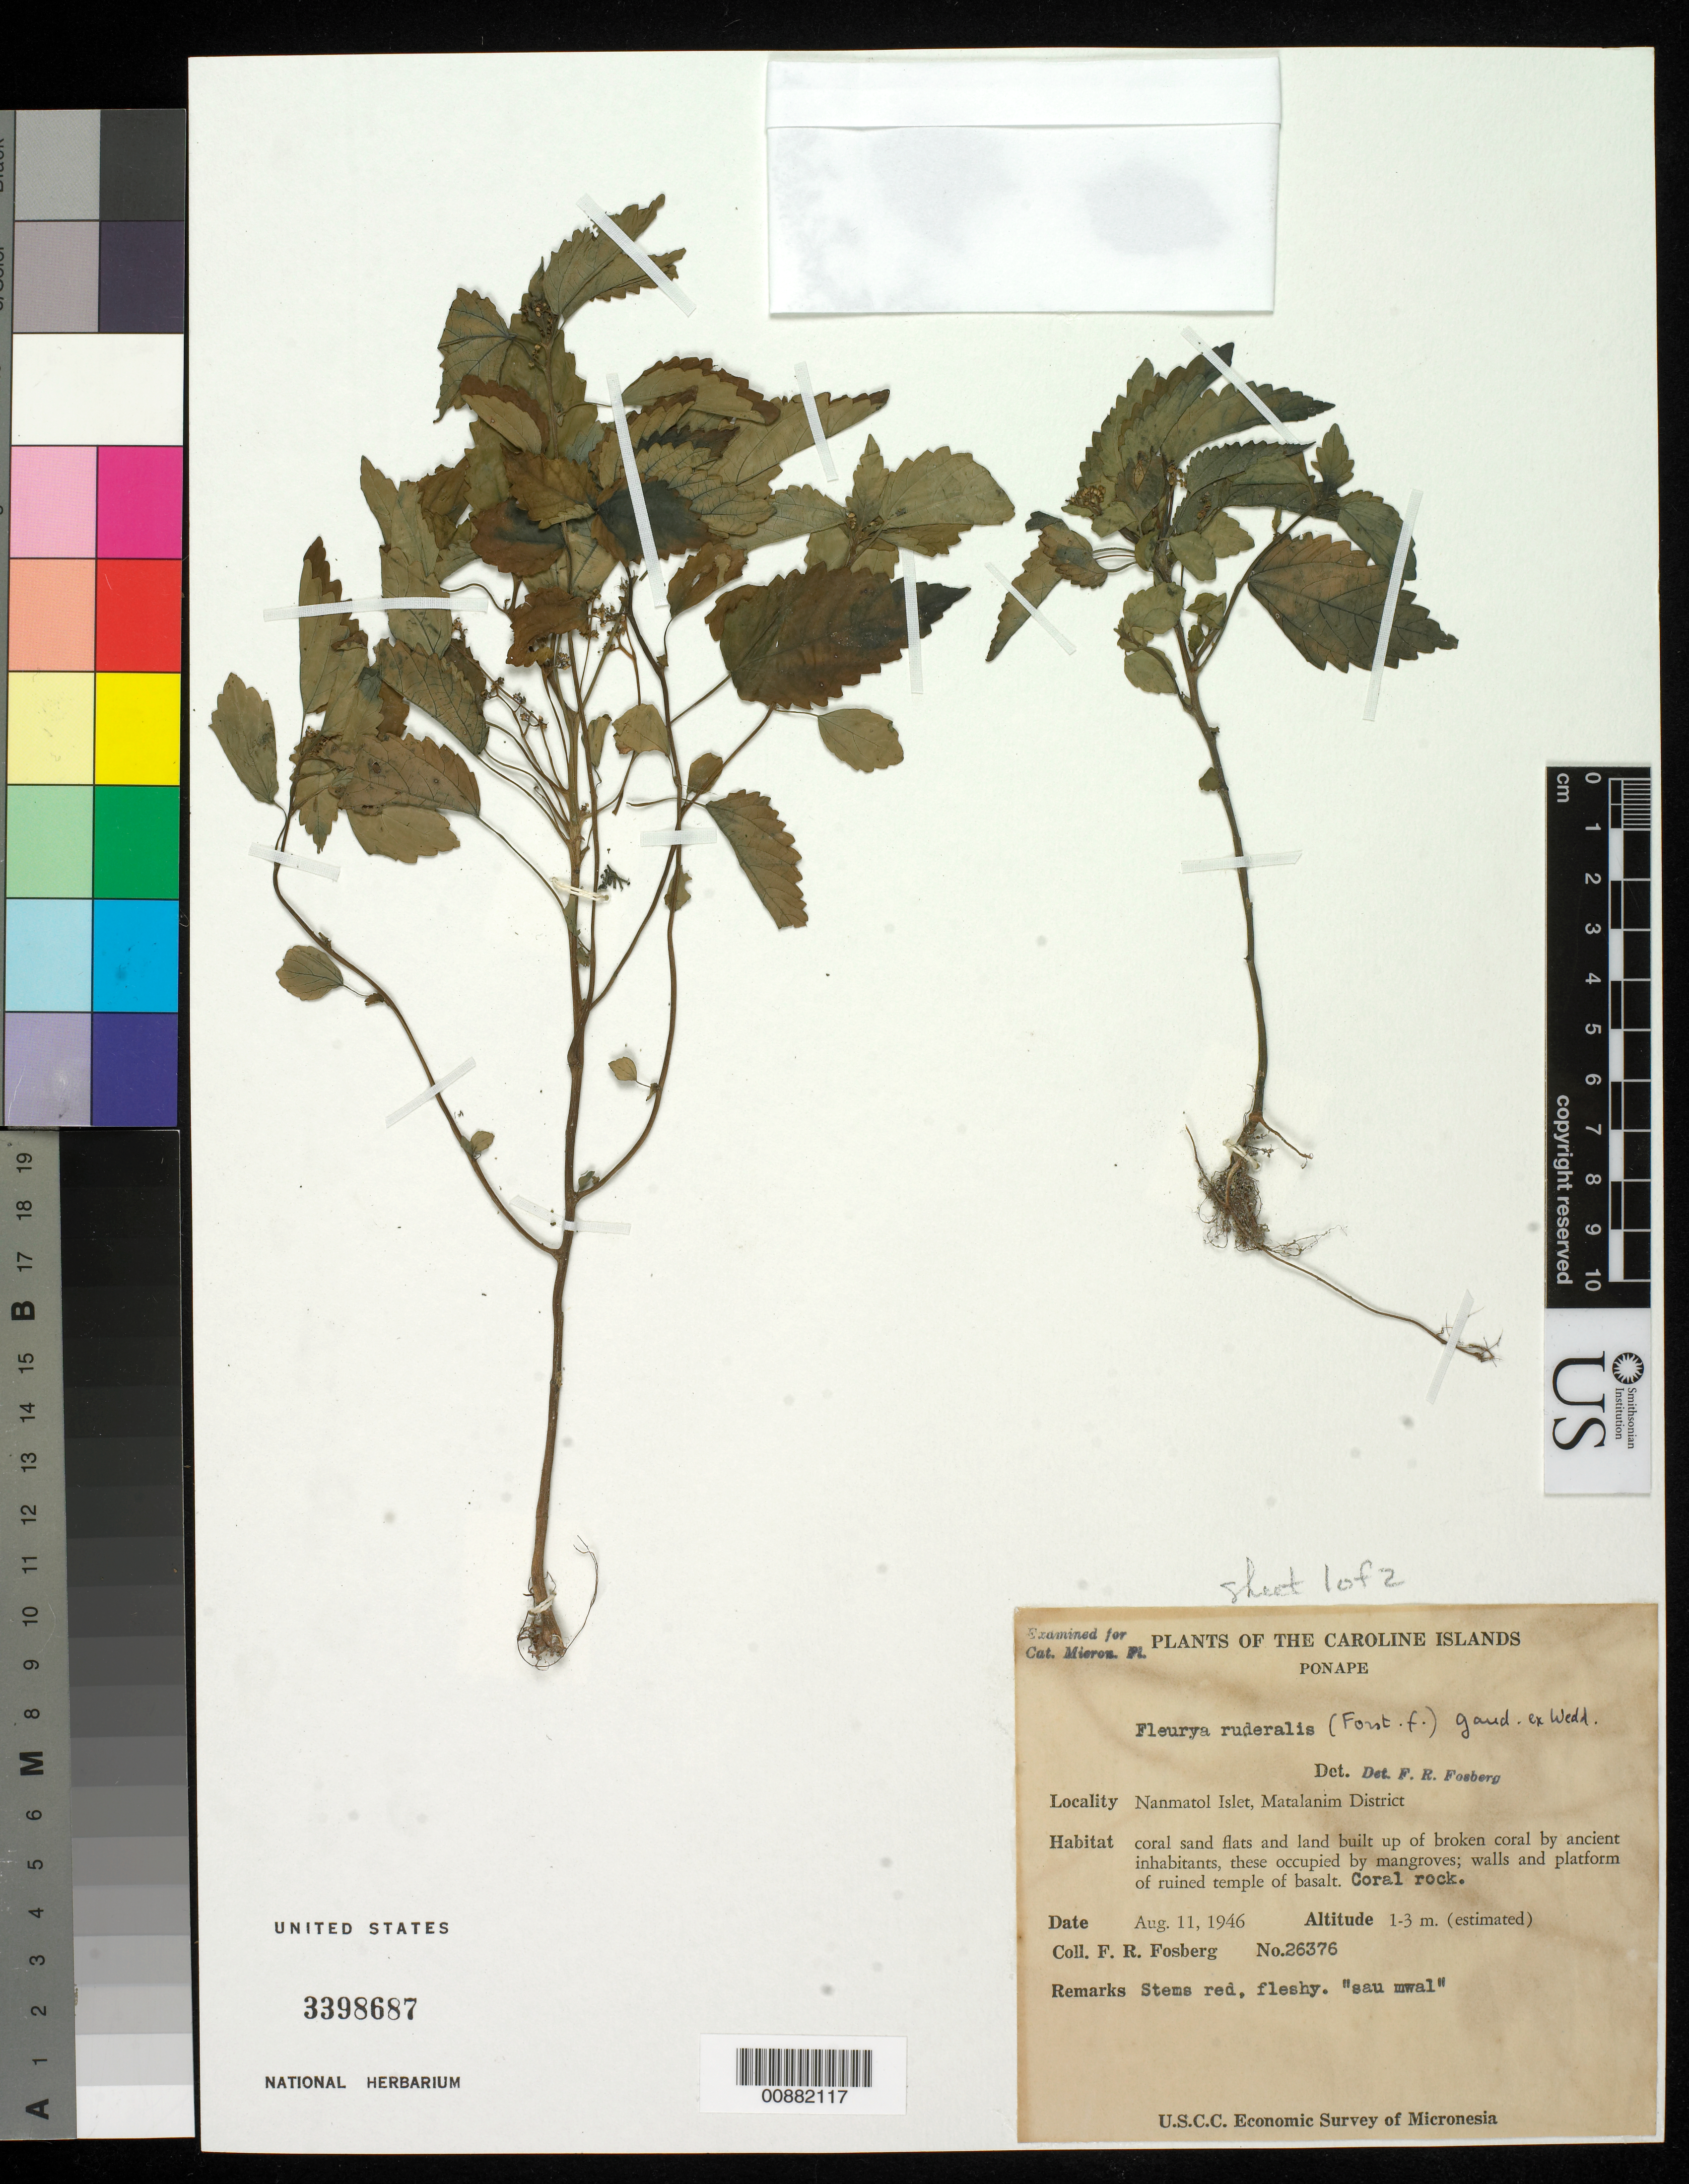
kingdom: Plantae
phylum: Tracheophyta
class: Magnoliopsida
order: Rosales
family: Urticaceae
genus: Laportea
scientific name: Laportea ruderalis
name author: (G. Forst.) Chew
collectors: F. R. Fosberg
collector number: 26376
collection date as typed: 11 Aug 1946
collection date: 1946-08-11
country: Micronesia, Federated States of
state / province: Pohnpei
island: Nanmatol Atoll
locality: Nanmatol Islet, Matalanim District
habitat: Coral rock. Coral sand flats and land built up of broken coral by ancient inhabitants, these occupied by mangroves.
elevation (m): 1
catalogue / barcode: US 3398687